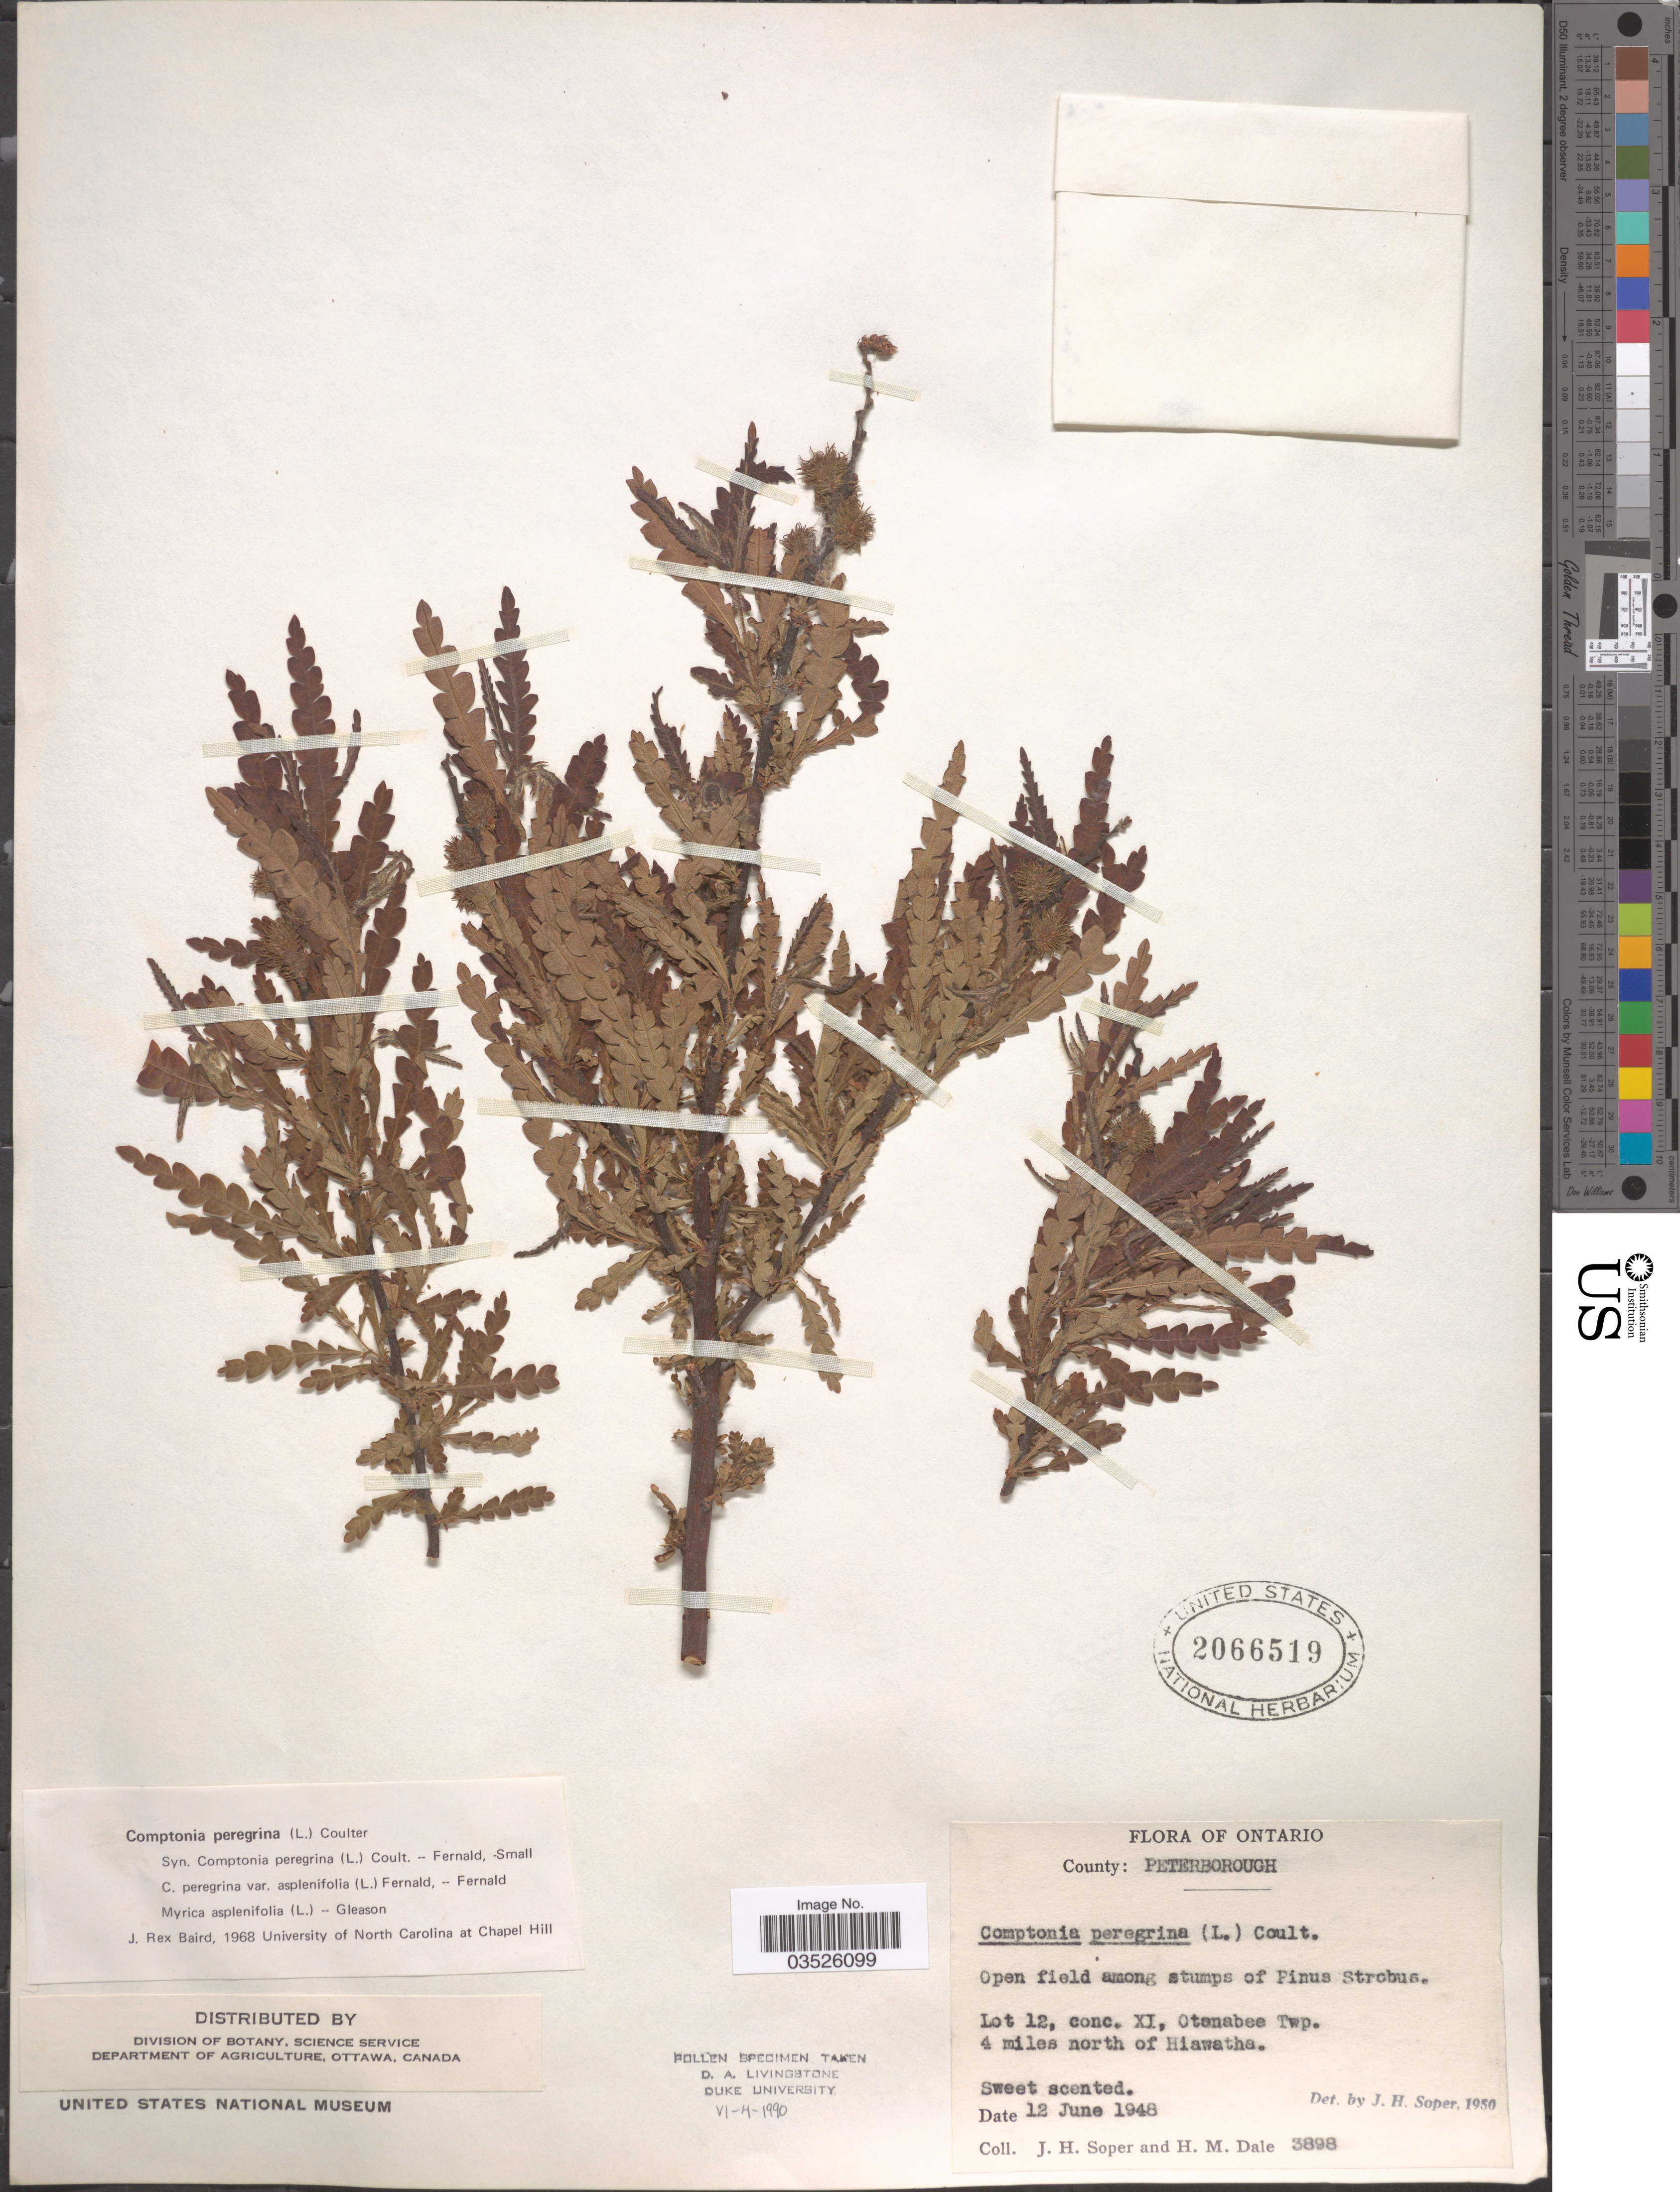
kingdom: Plantae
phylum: Tracheophyta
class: Magnoliopsida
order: Fagales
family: Myricaceae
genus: Comptonia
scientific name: Comptonia peregrina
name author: (L.) J.M. Coult.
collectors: J. H. Soper & H. M. Dale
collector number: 3898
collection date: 1948-06-12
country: Canada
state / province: Ontario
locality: County: Peterborough. Lot 12, conc. XI, Otonabee Twp. 4 miles north of Hiawatha.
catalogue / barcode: US 2066519